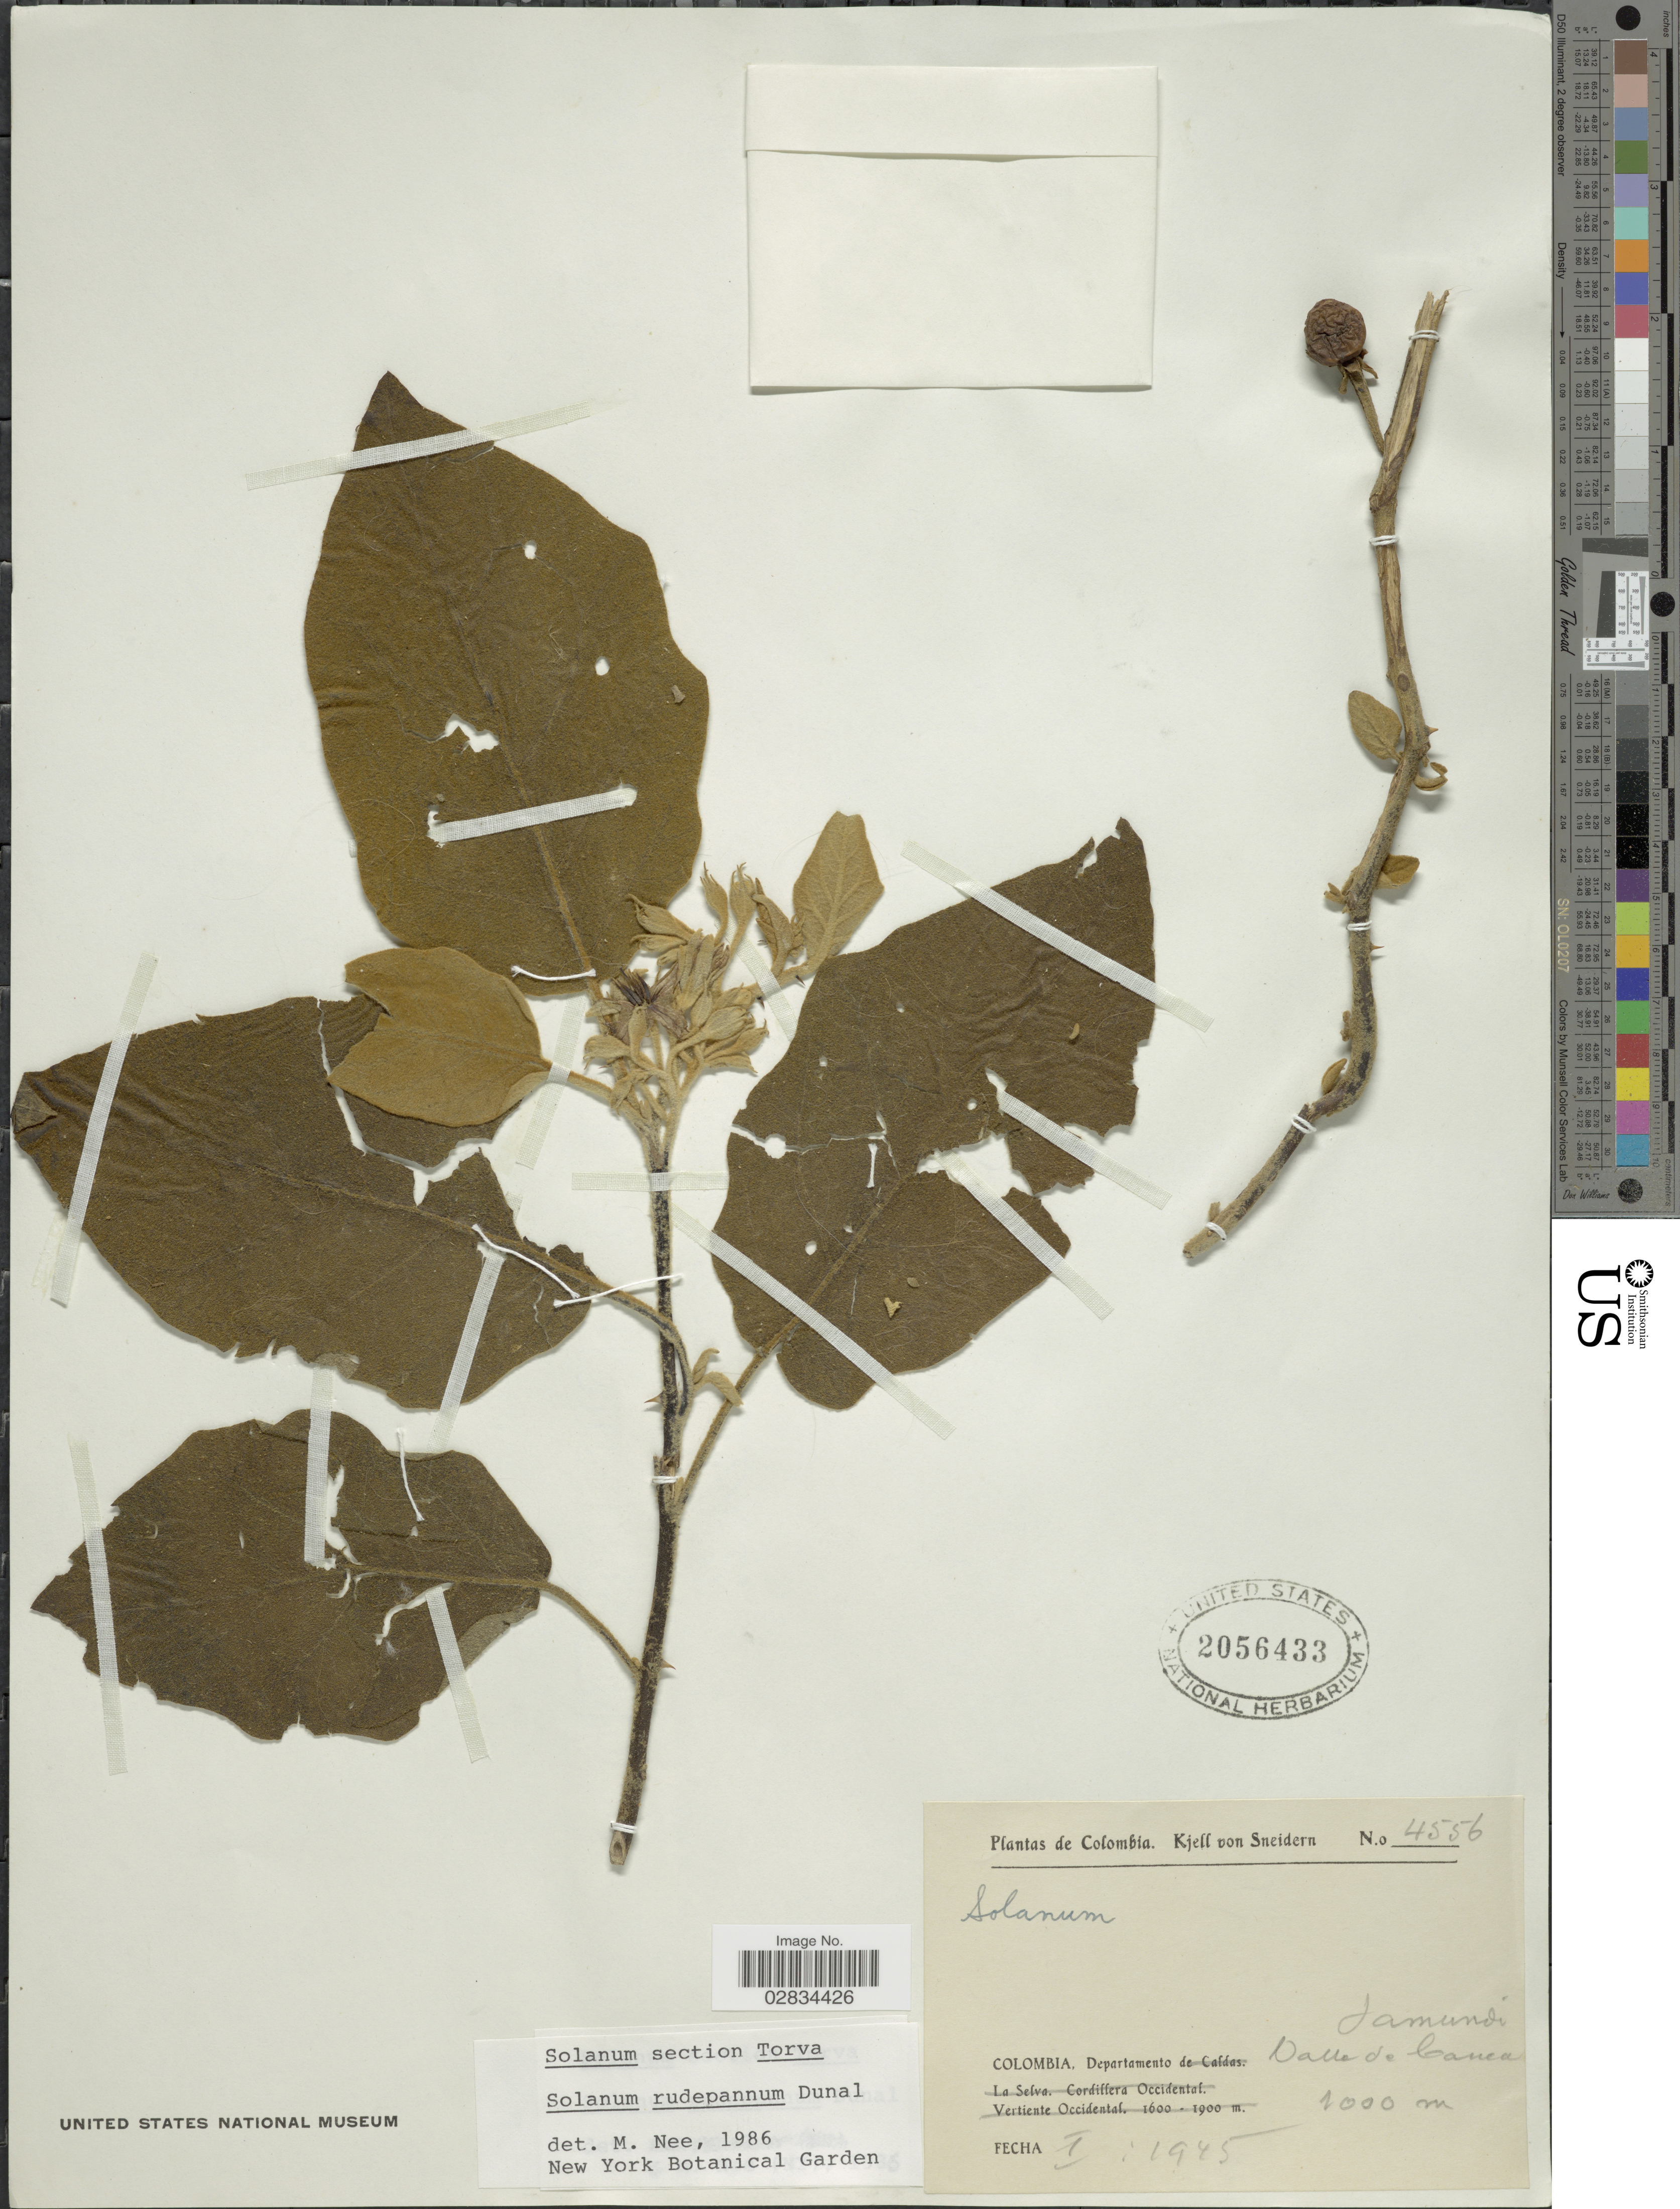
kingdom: Plantae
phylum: Tracheophyta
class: Magnoliopsida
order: Solanales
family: Solanaceae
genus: Solanum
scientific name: Solanum rudepannum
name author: Dunal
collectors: K. von Sneidern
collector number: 4556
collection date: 1945-01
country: Colombia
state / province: Valle del Cauca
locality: Departamento Valle de Cauca. Jamundi [unsure placement].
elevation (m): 1000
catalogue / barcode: US 2056433